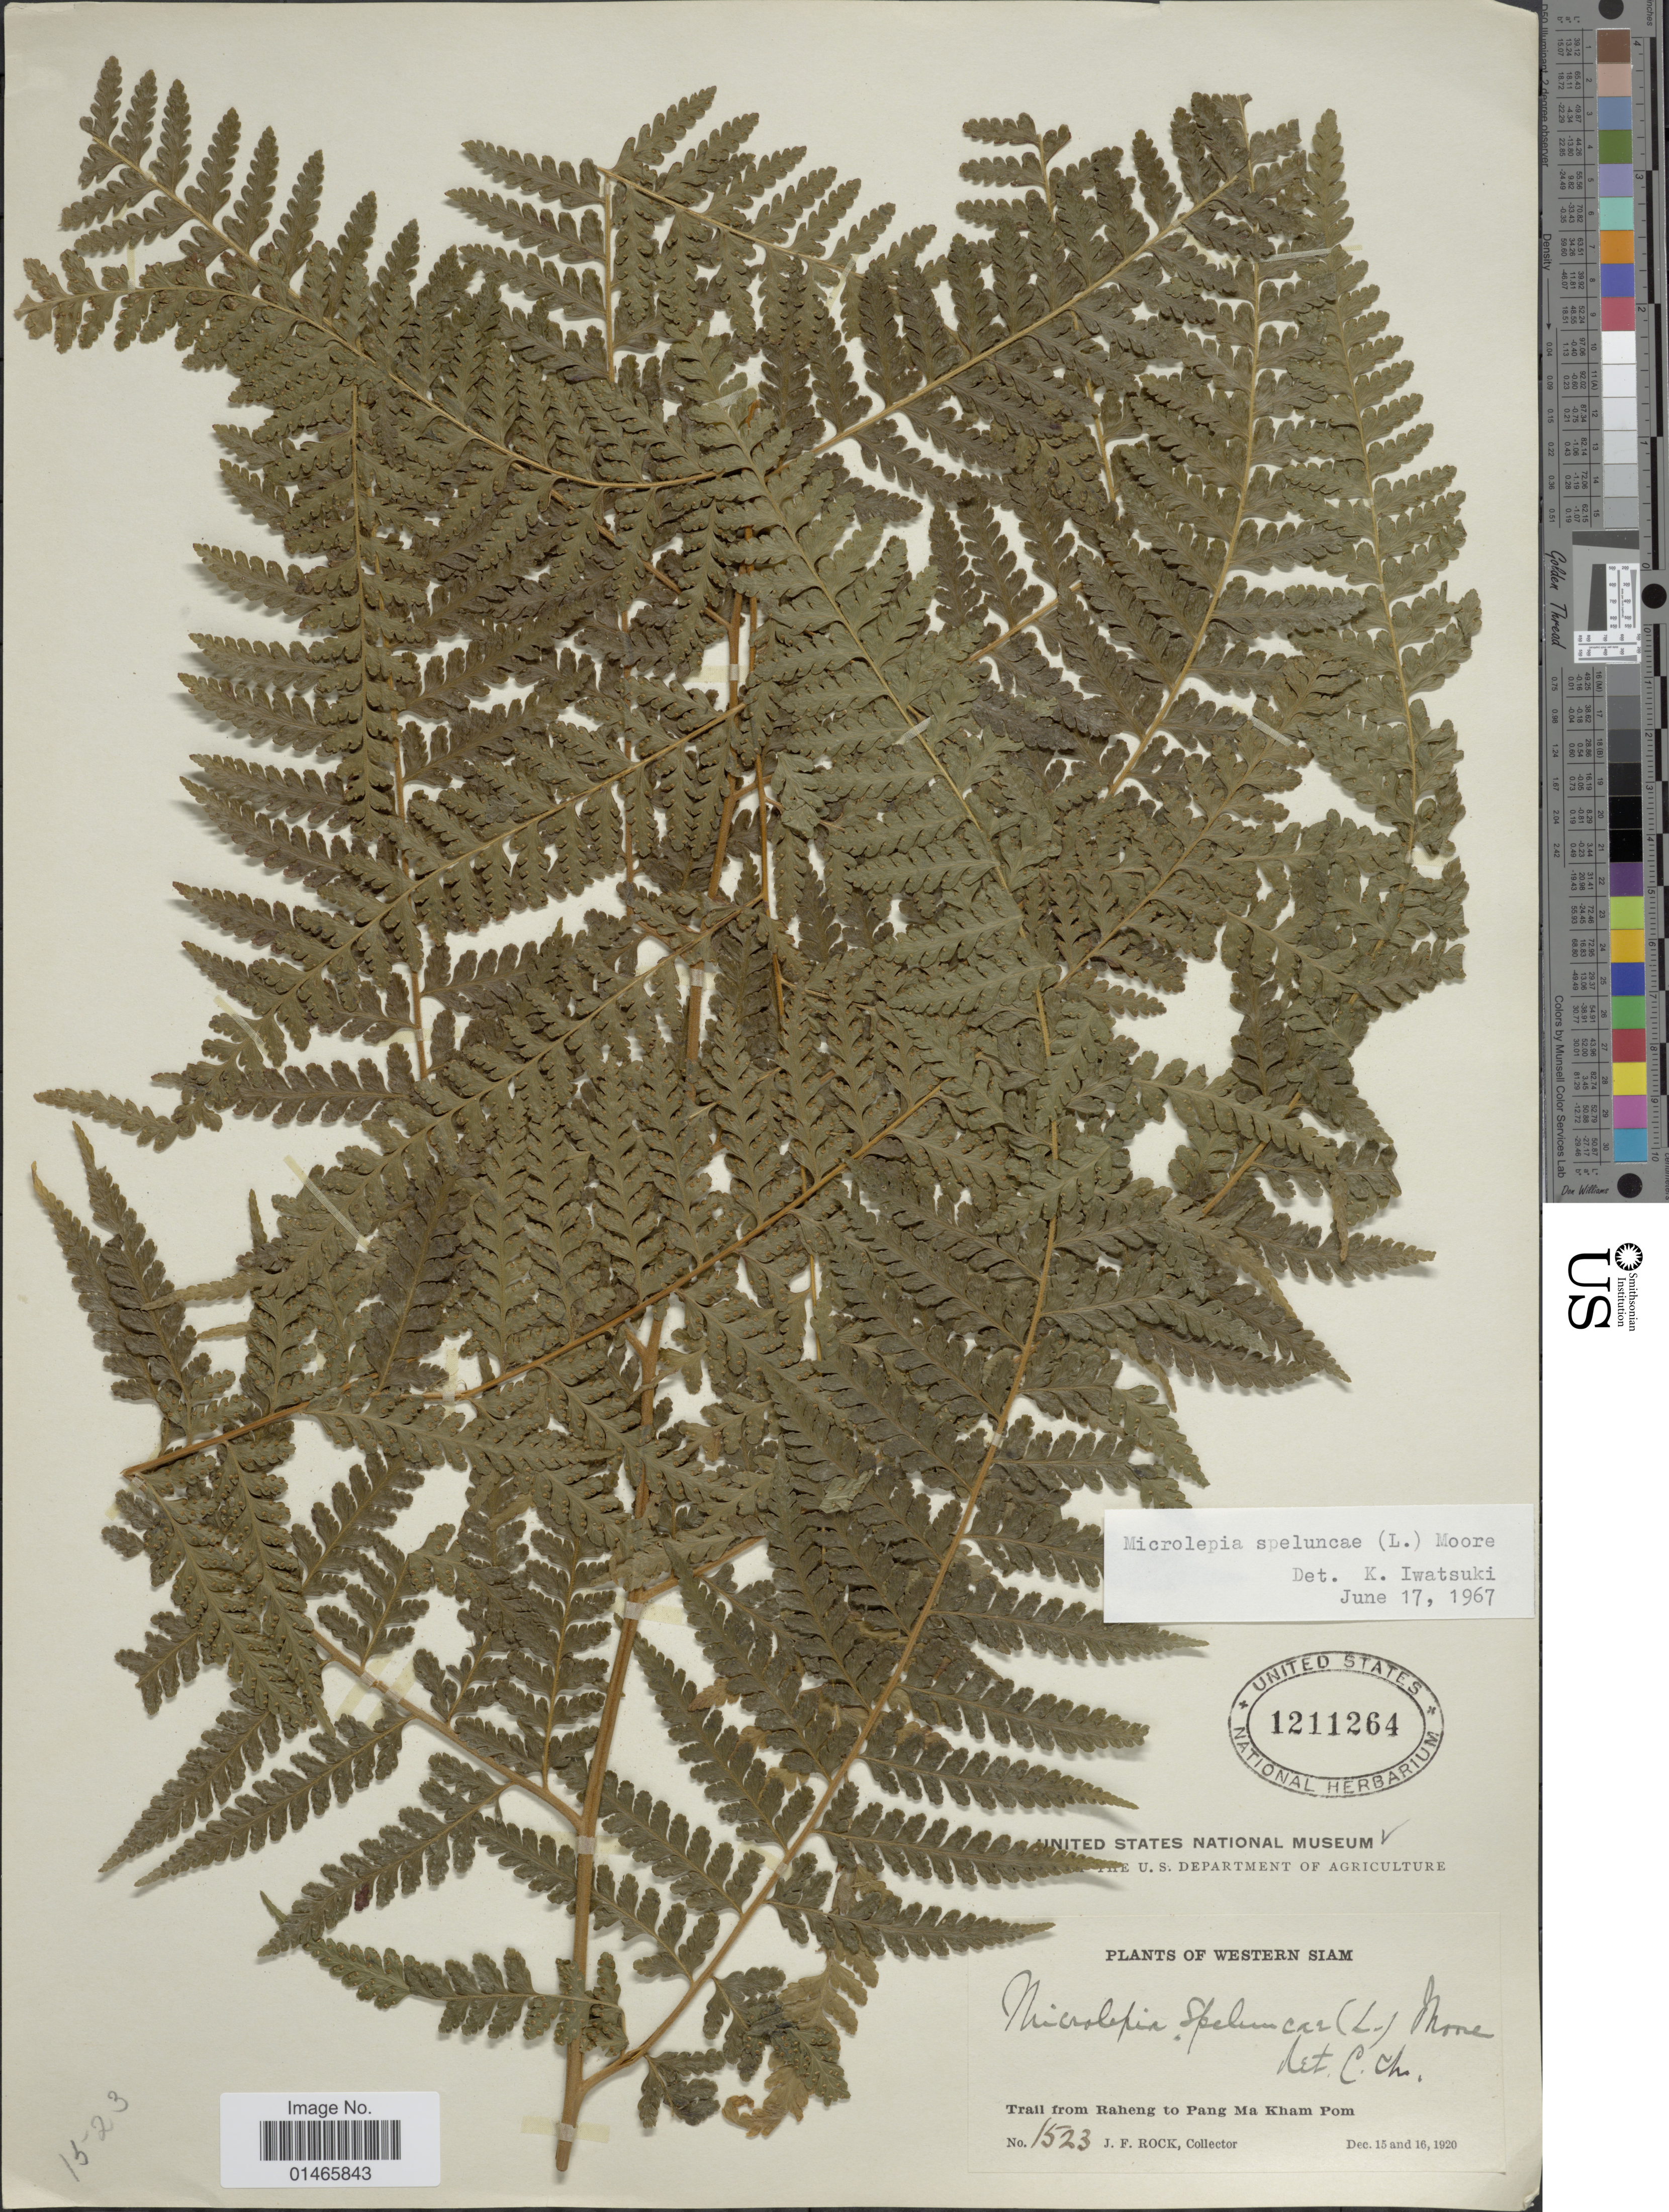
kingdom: Plantae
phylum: Tracheophyta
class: Polypodiopsida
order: Polypodiales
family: Dennstaedtiaceae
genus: Microlepia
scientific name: Microlepia speluncae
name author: (L.) T. Moore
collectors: J. Rock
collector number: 1523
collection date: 1920-12-15/1920-12-16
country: Thailand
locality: Western Siam, Trail from Raheng to Pang Ma Kham Pom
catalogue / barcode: US 1211264